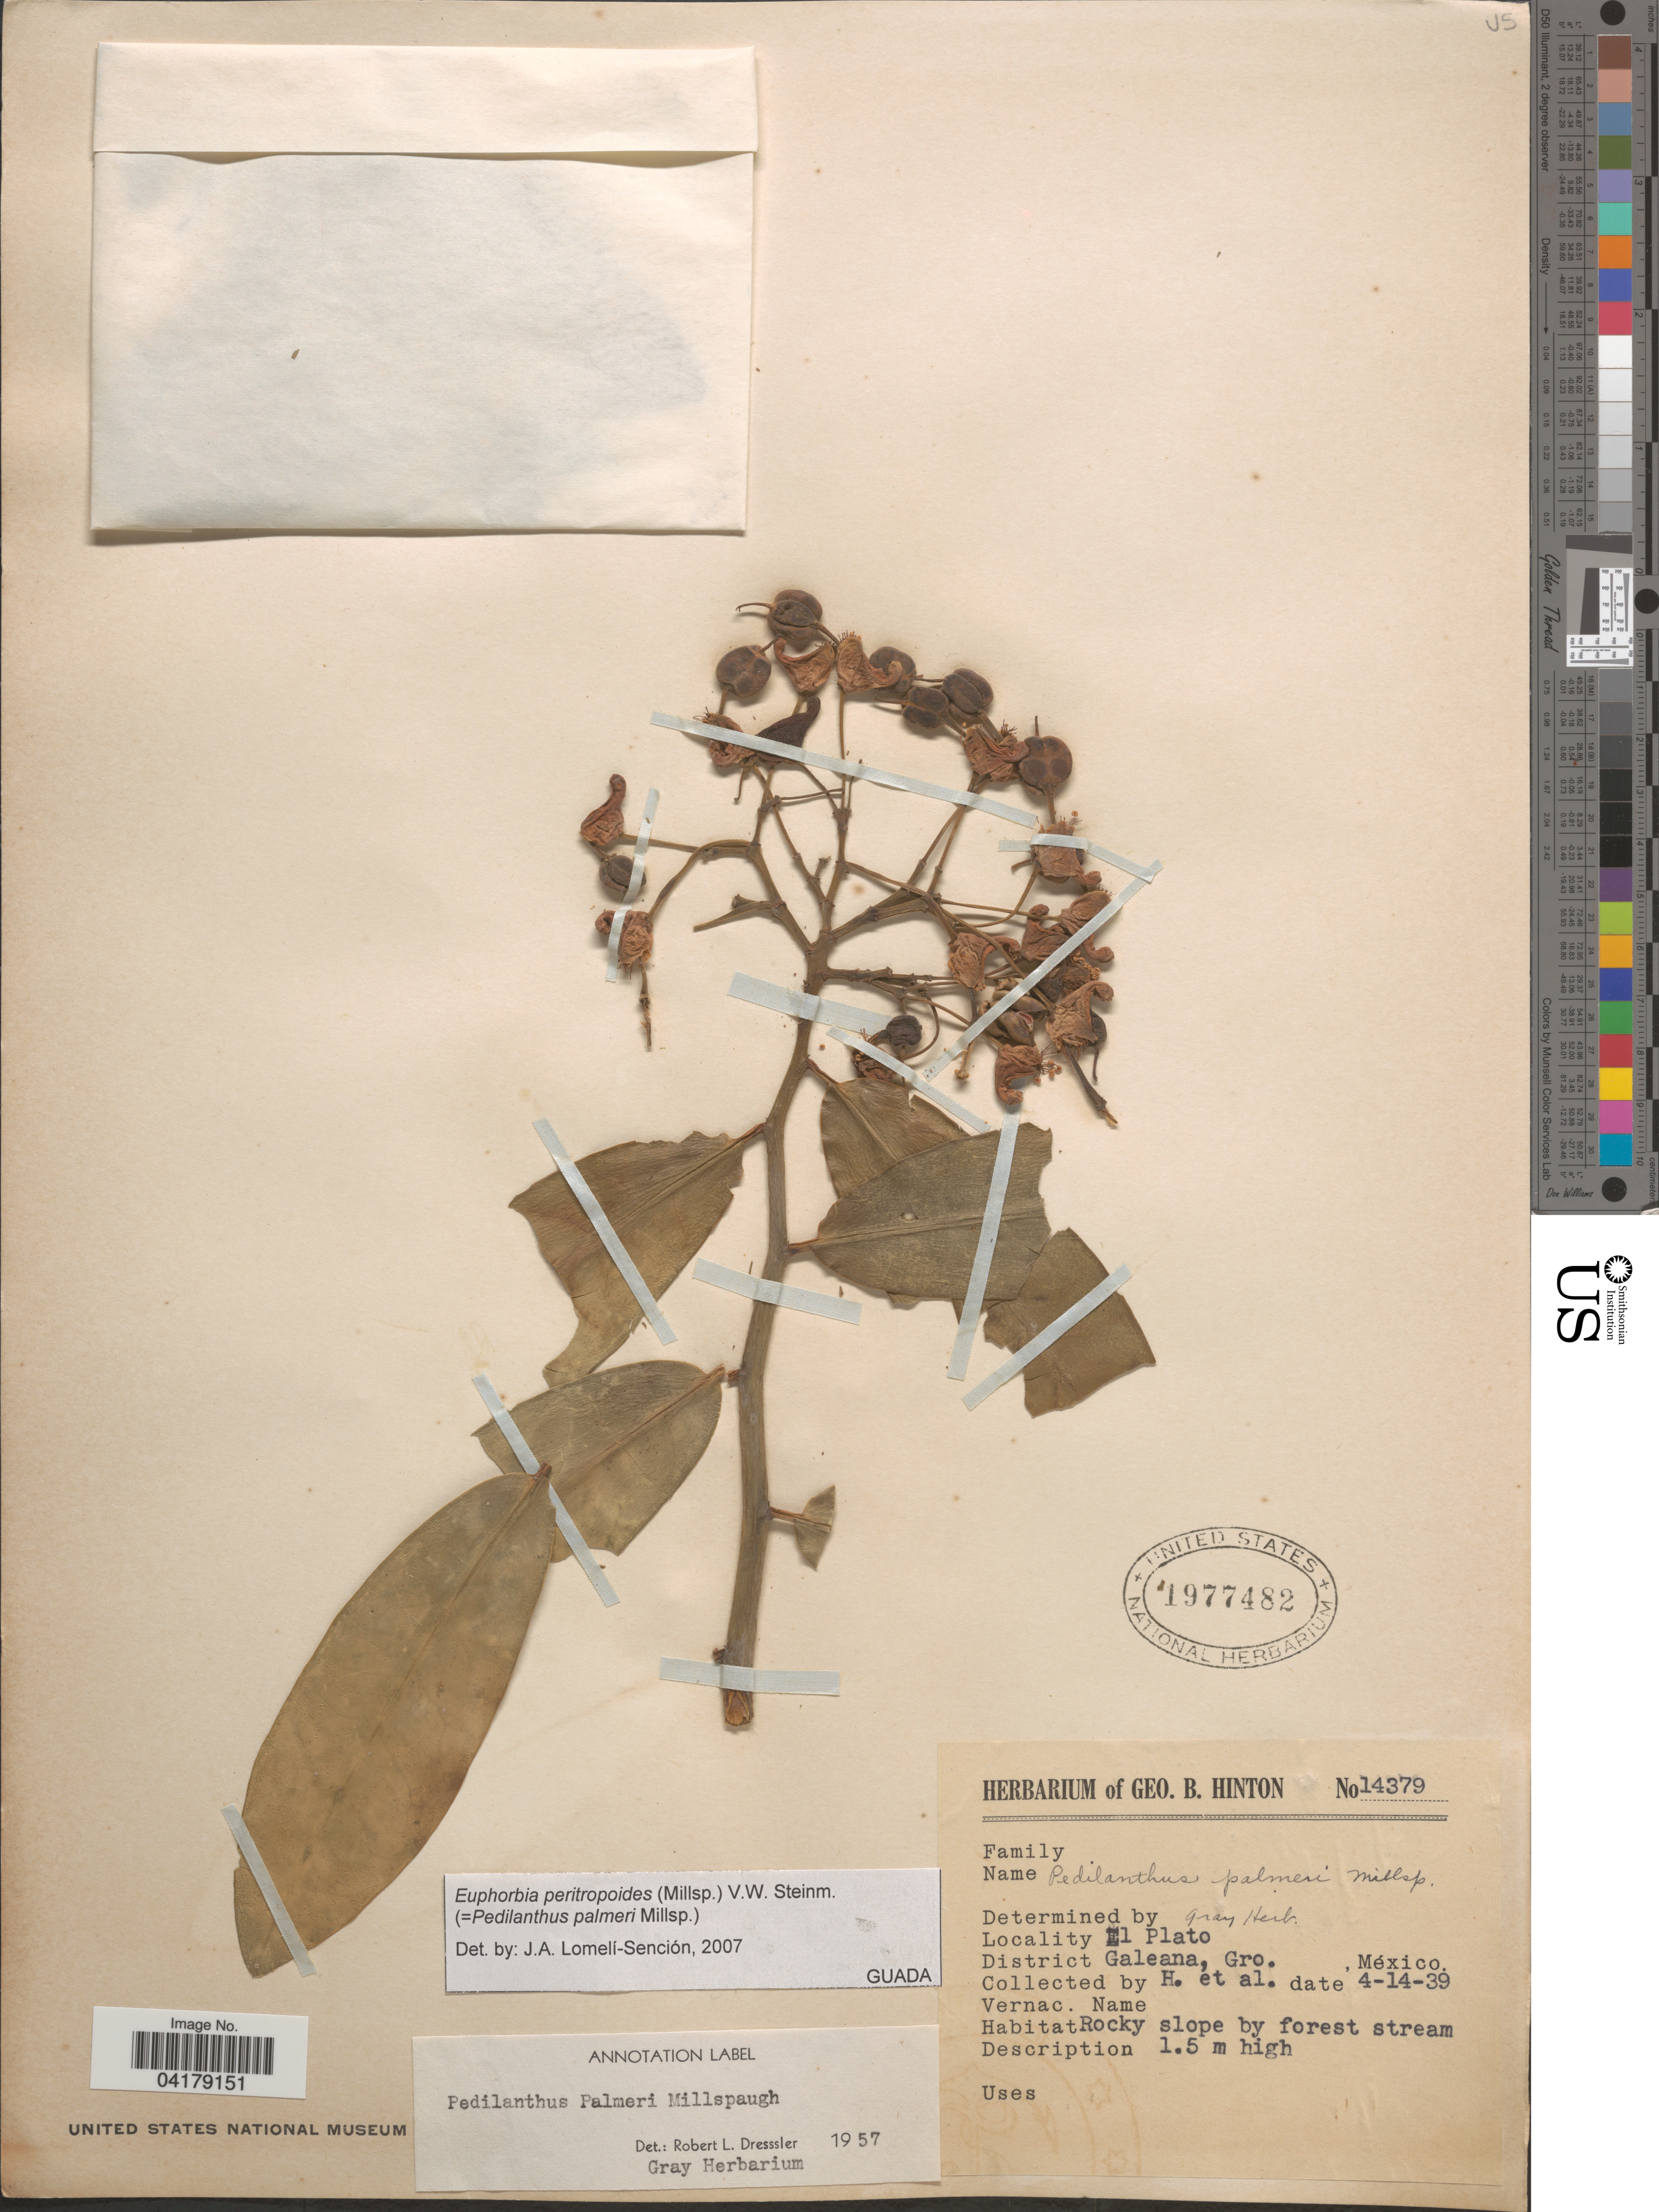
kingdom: Plantae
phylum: Tracheophyta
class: Magnoliopsida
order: Malpighiales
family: Euphorbiaceae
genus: Euphorbia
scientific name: Euphorbia peritropoides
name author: (Millsp.) V.W. Steinm.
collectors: G. B. Hinton & et al.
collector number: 14379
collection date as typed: Transcribed d/m/y: 14/4/39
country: Mexico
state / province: Guerrero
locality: El Plato. District Galeana.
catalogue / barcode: US 1977482